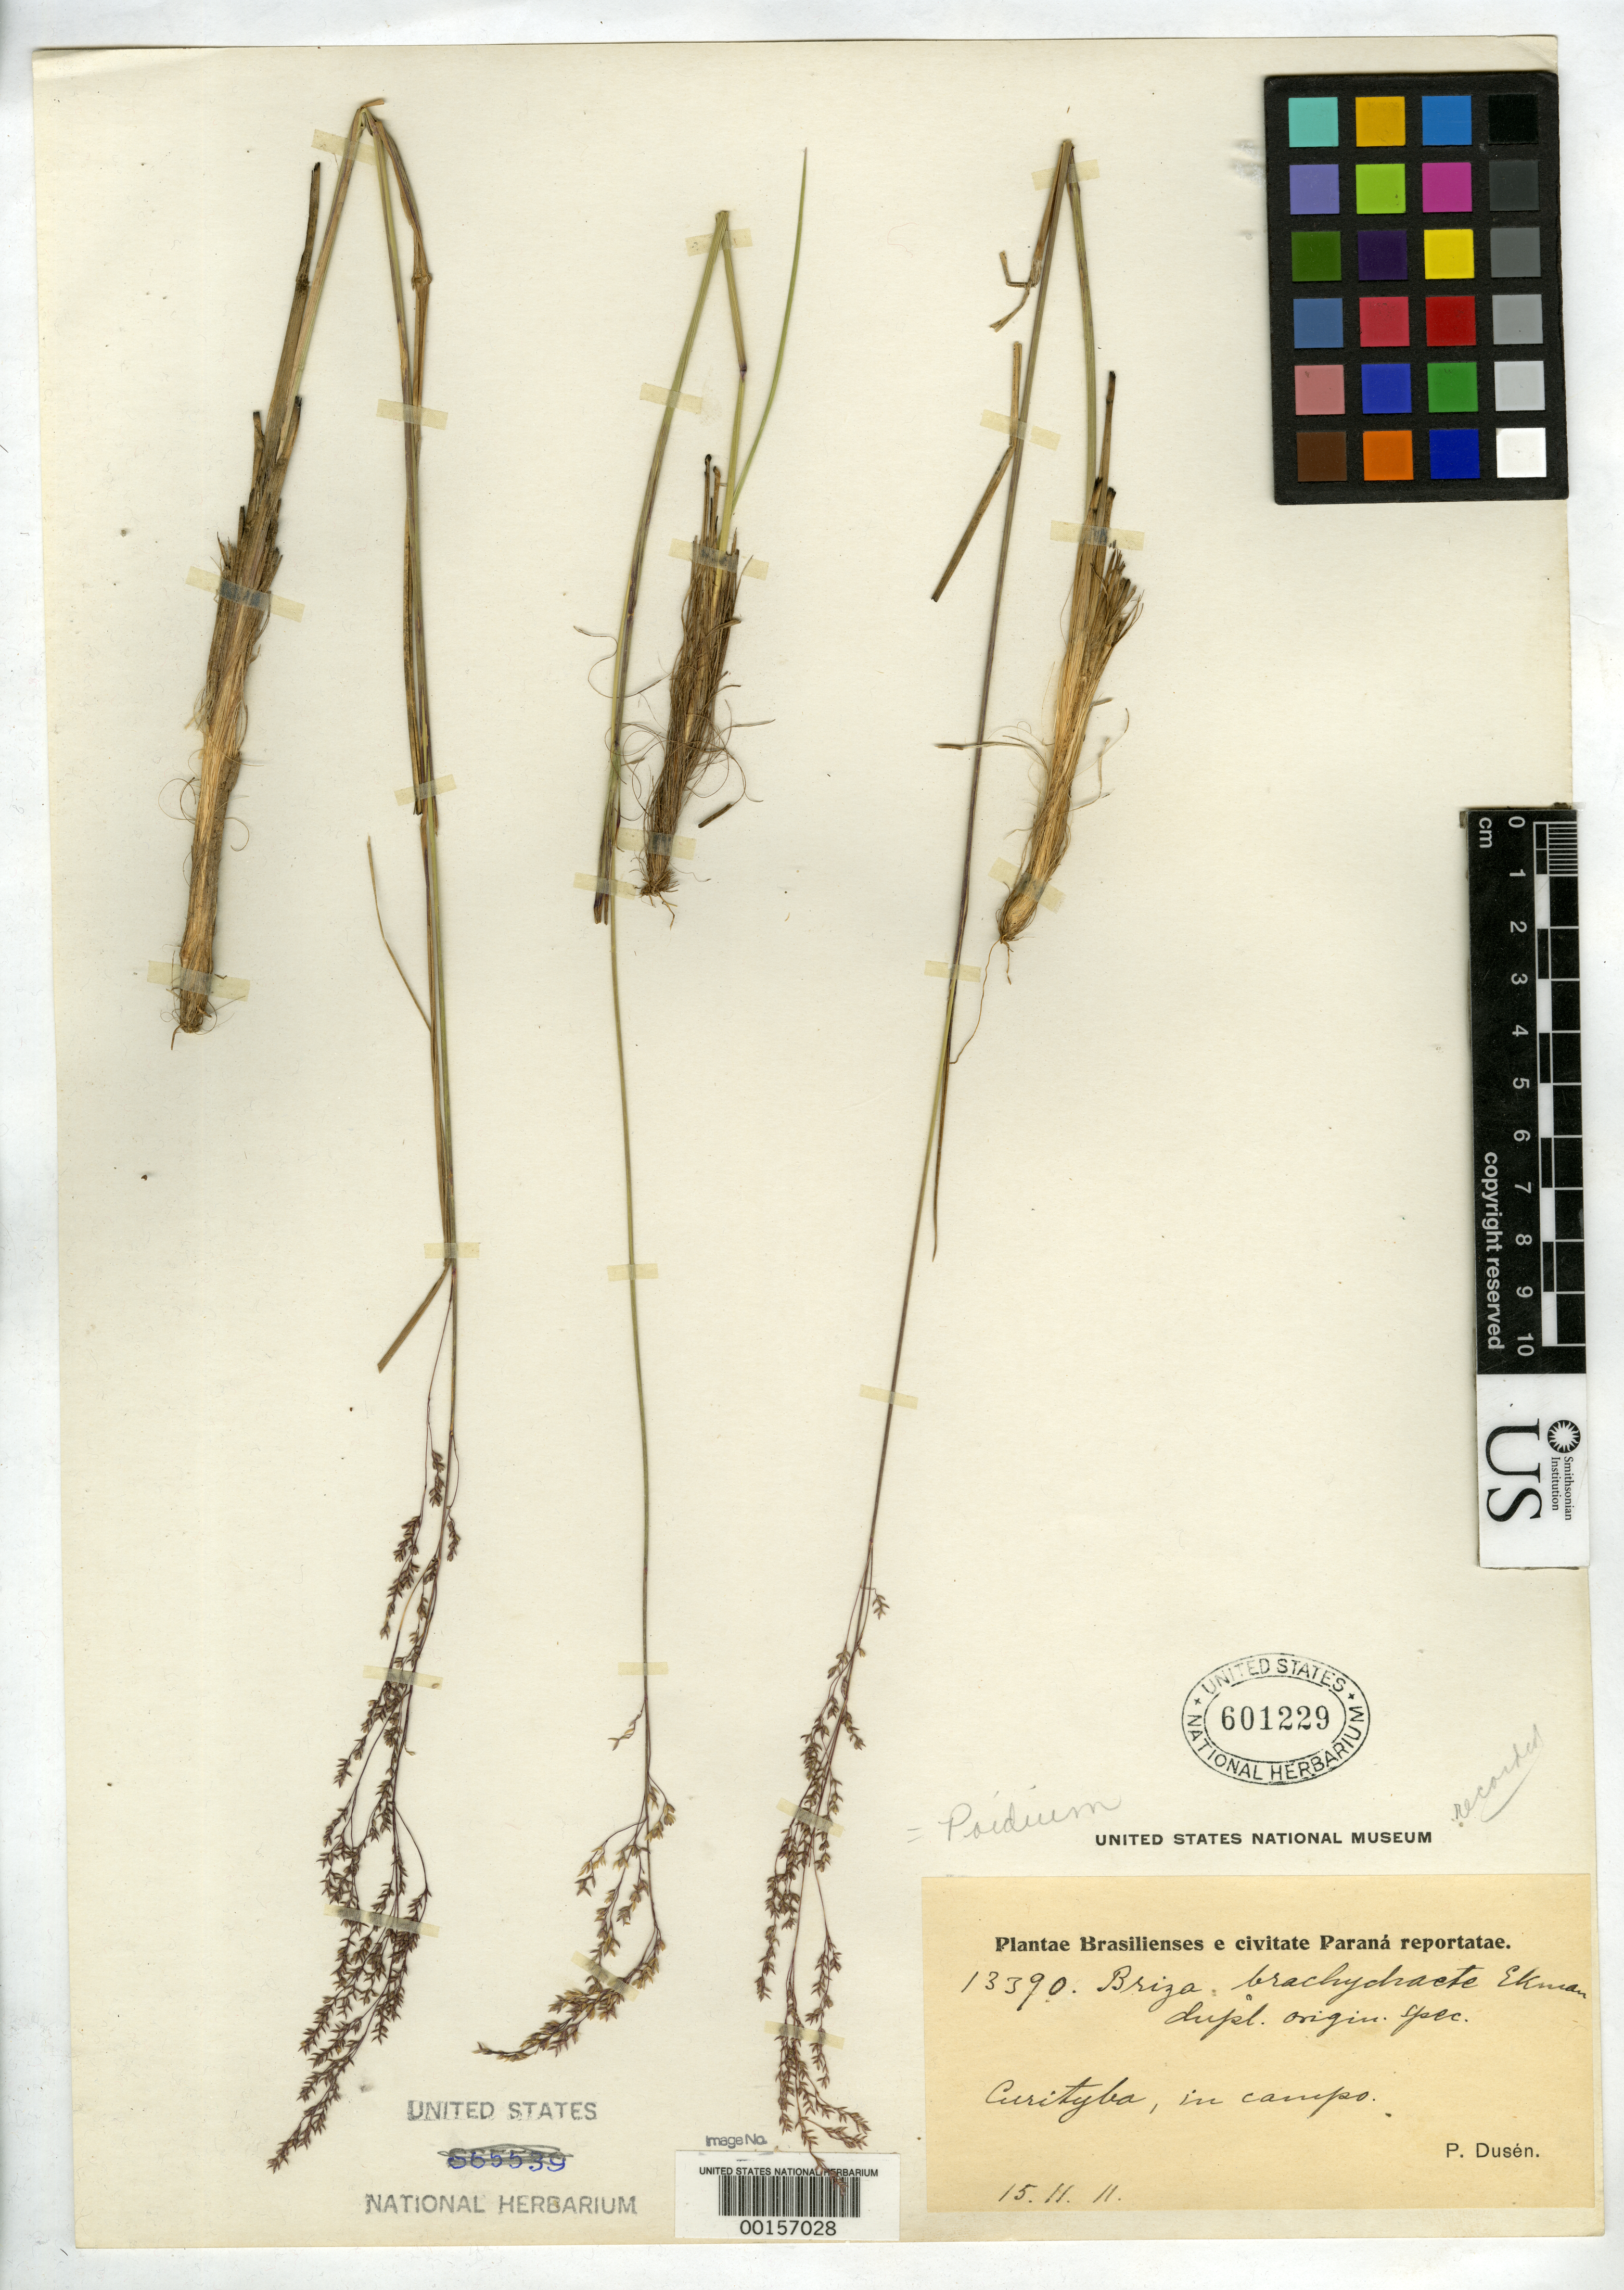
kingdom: Plantae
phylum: Tracheophyta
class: Liliopsida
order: Poales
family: Poaceae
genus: Briza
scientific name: Briza brachychaete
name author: Ekman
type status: Type Fragment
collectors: P. Dusén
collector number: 13390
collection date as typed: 15 --- 1911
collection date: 1911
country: Brazil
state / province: Paraná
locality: Curitiba, in Campo.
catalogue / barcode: US 601229